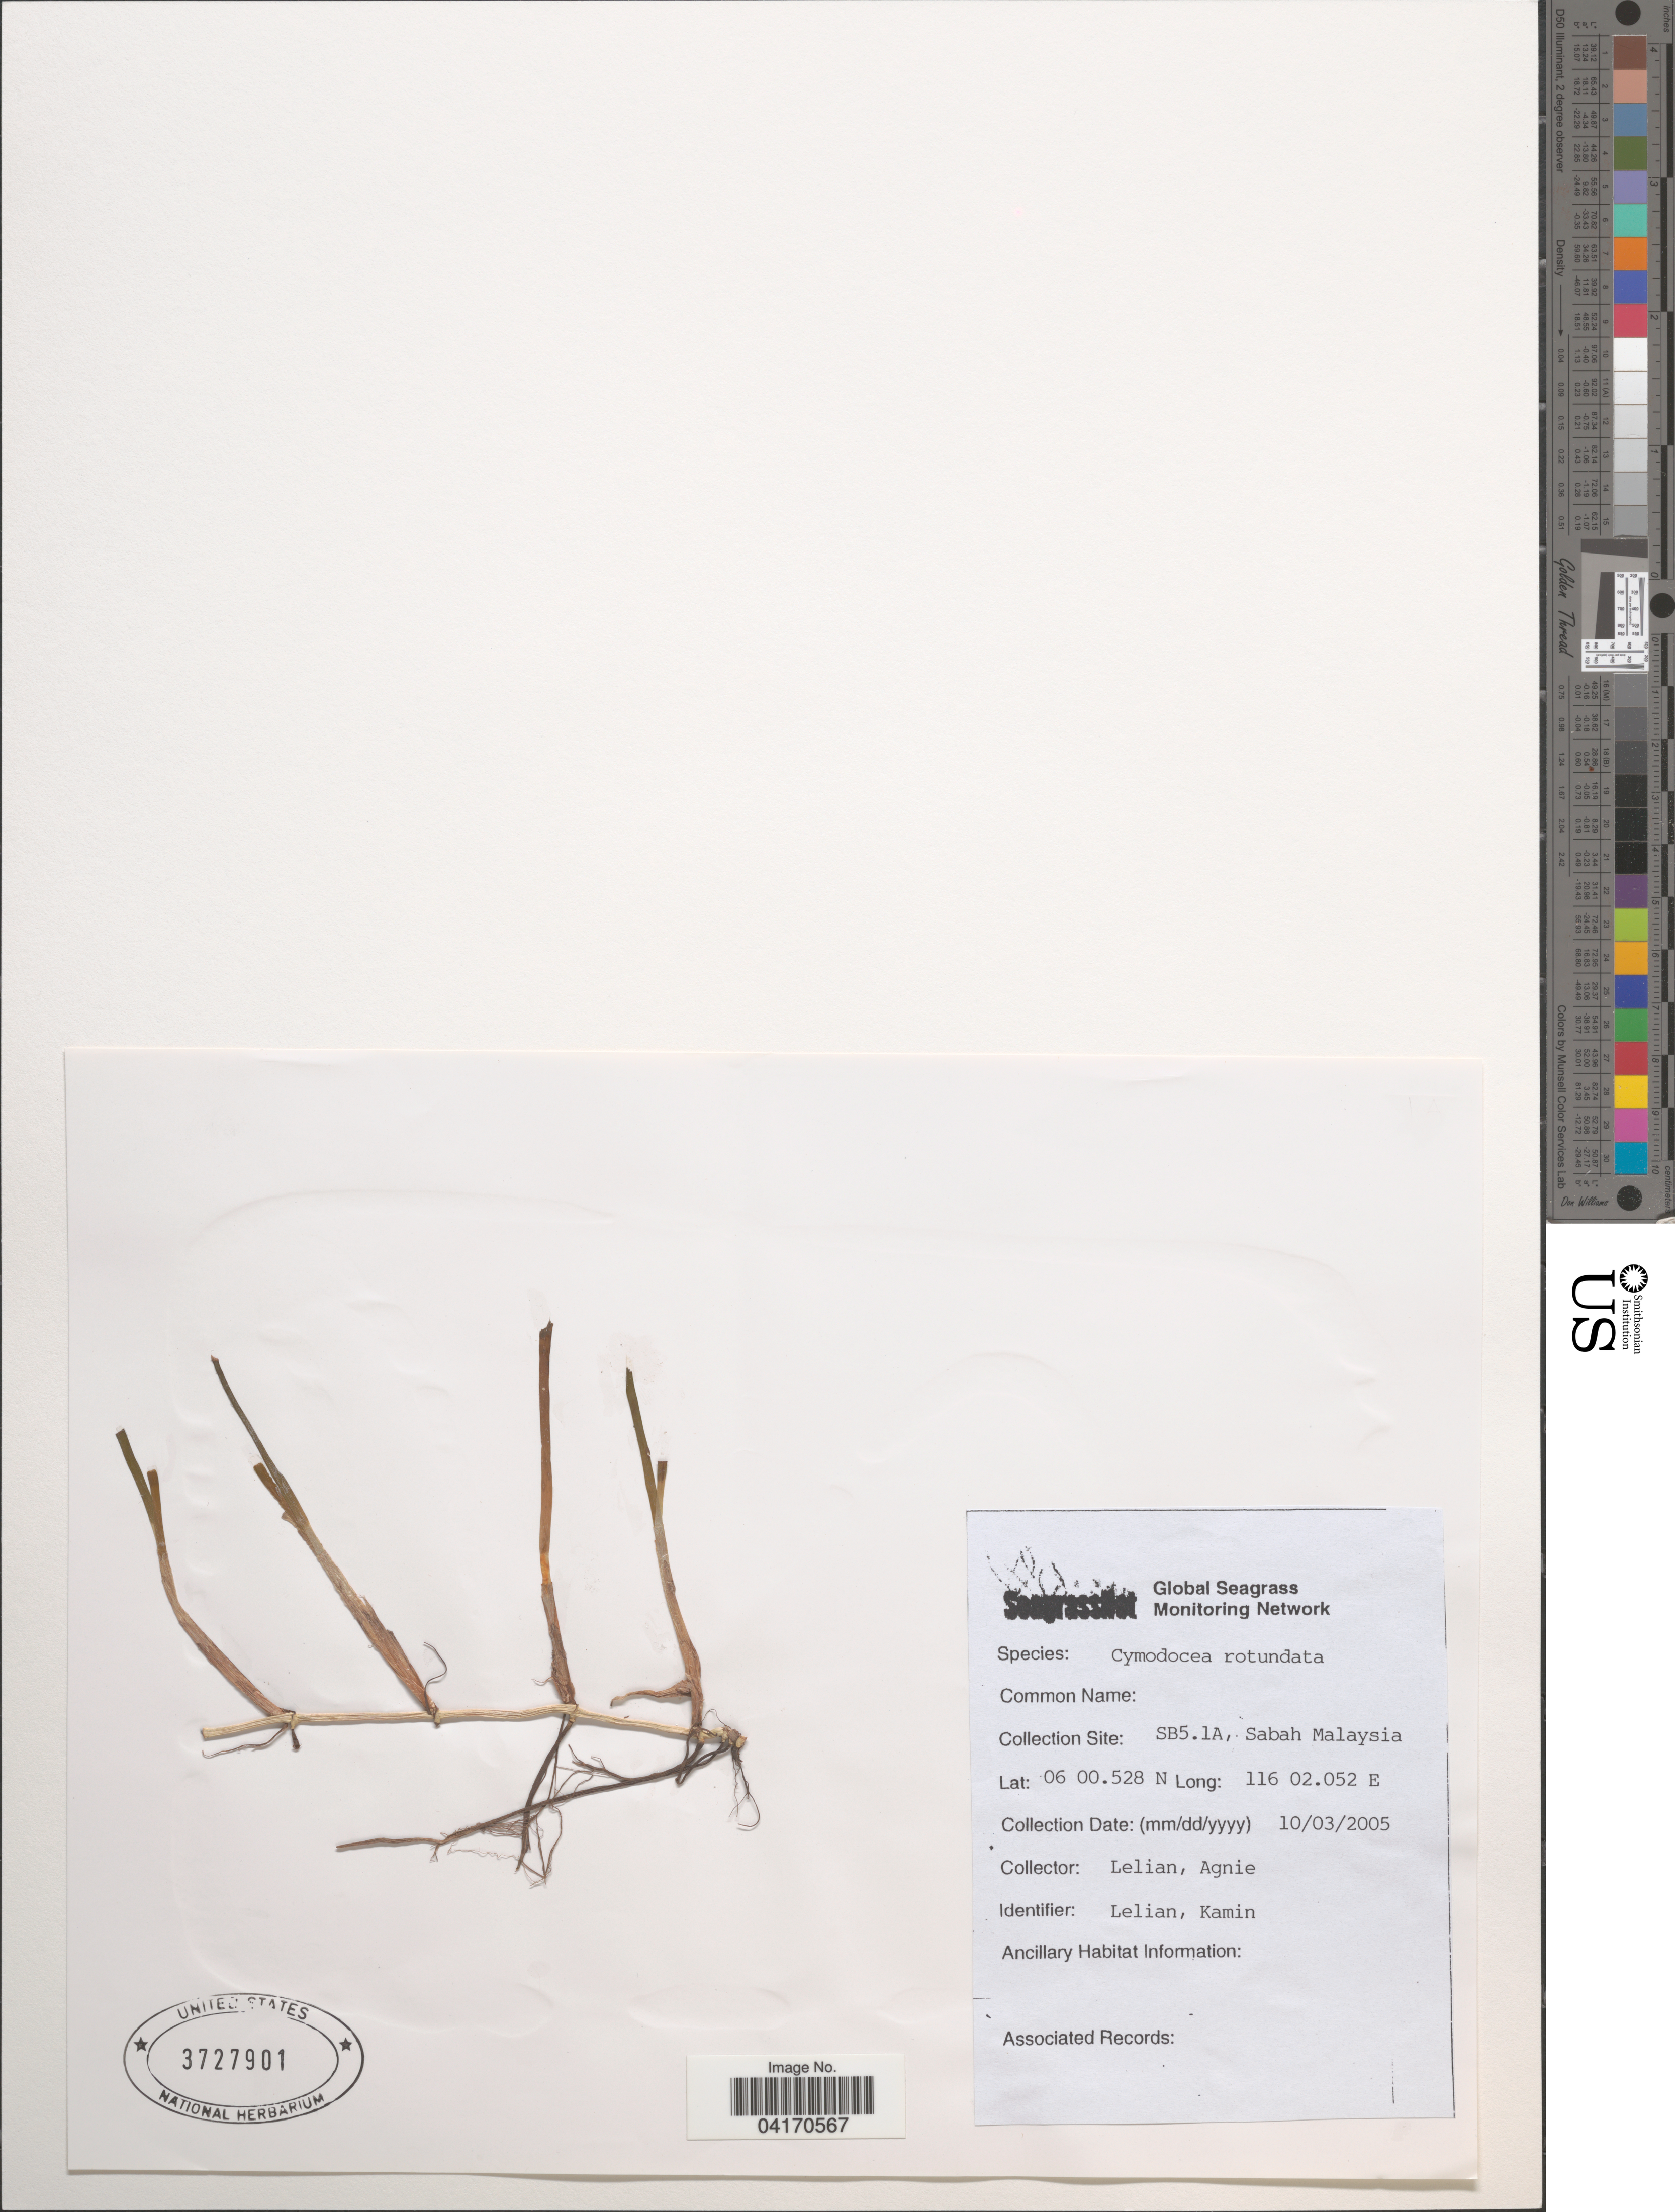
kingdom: Plantae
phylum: Tracheophyta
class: Liliopsida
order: Alismatales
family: Cymodoceaceae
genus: Cymodocea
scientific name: Cymodocea rotundata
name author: Asch. & Schweinf.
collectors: Lelian & Agnie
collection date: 2005-03-10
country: Malaysia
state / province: Sabah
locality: Collection Site: SB5.1A.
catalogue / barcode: US 3727901